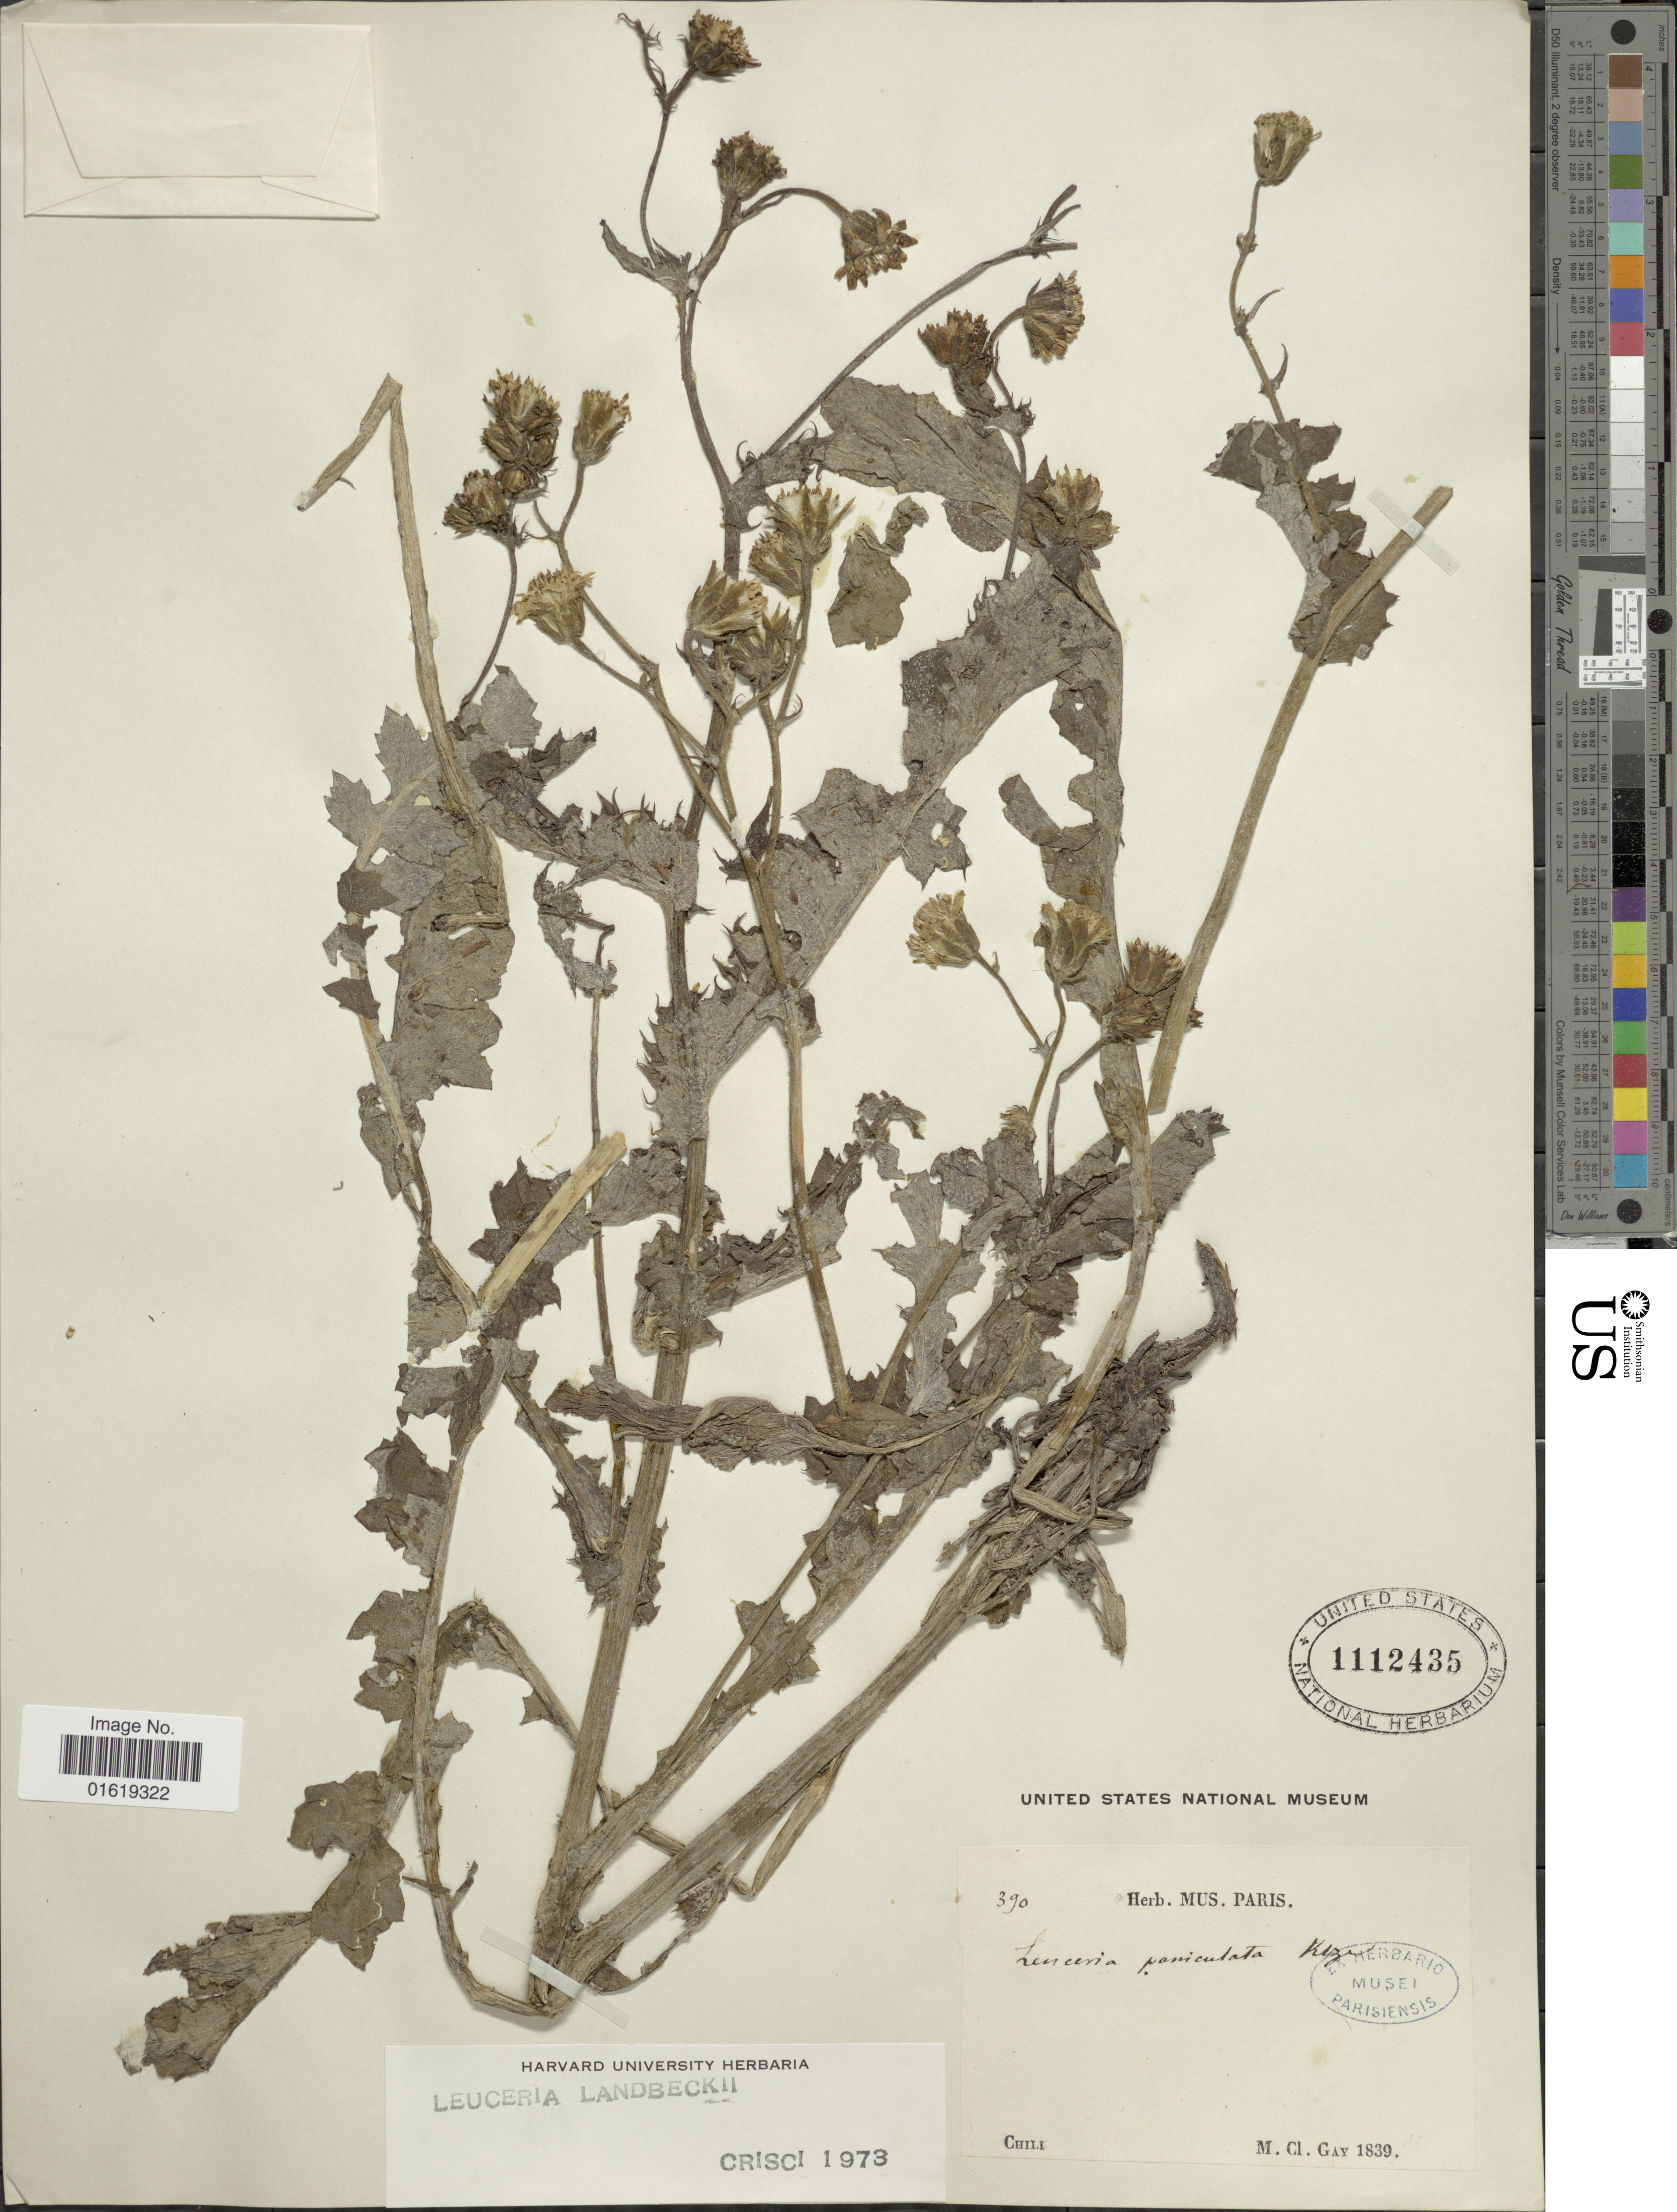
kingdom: Plantae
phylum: Tracheophyta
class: Magnoliopsida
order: Asterales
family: Asteraceae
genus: Leucheria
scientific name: Leucheria landbeckii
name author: (Phil.) Reiche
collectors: C. Gay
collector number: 390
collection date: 1839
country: Chile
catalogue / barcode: US 1112435